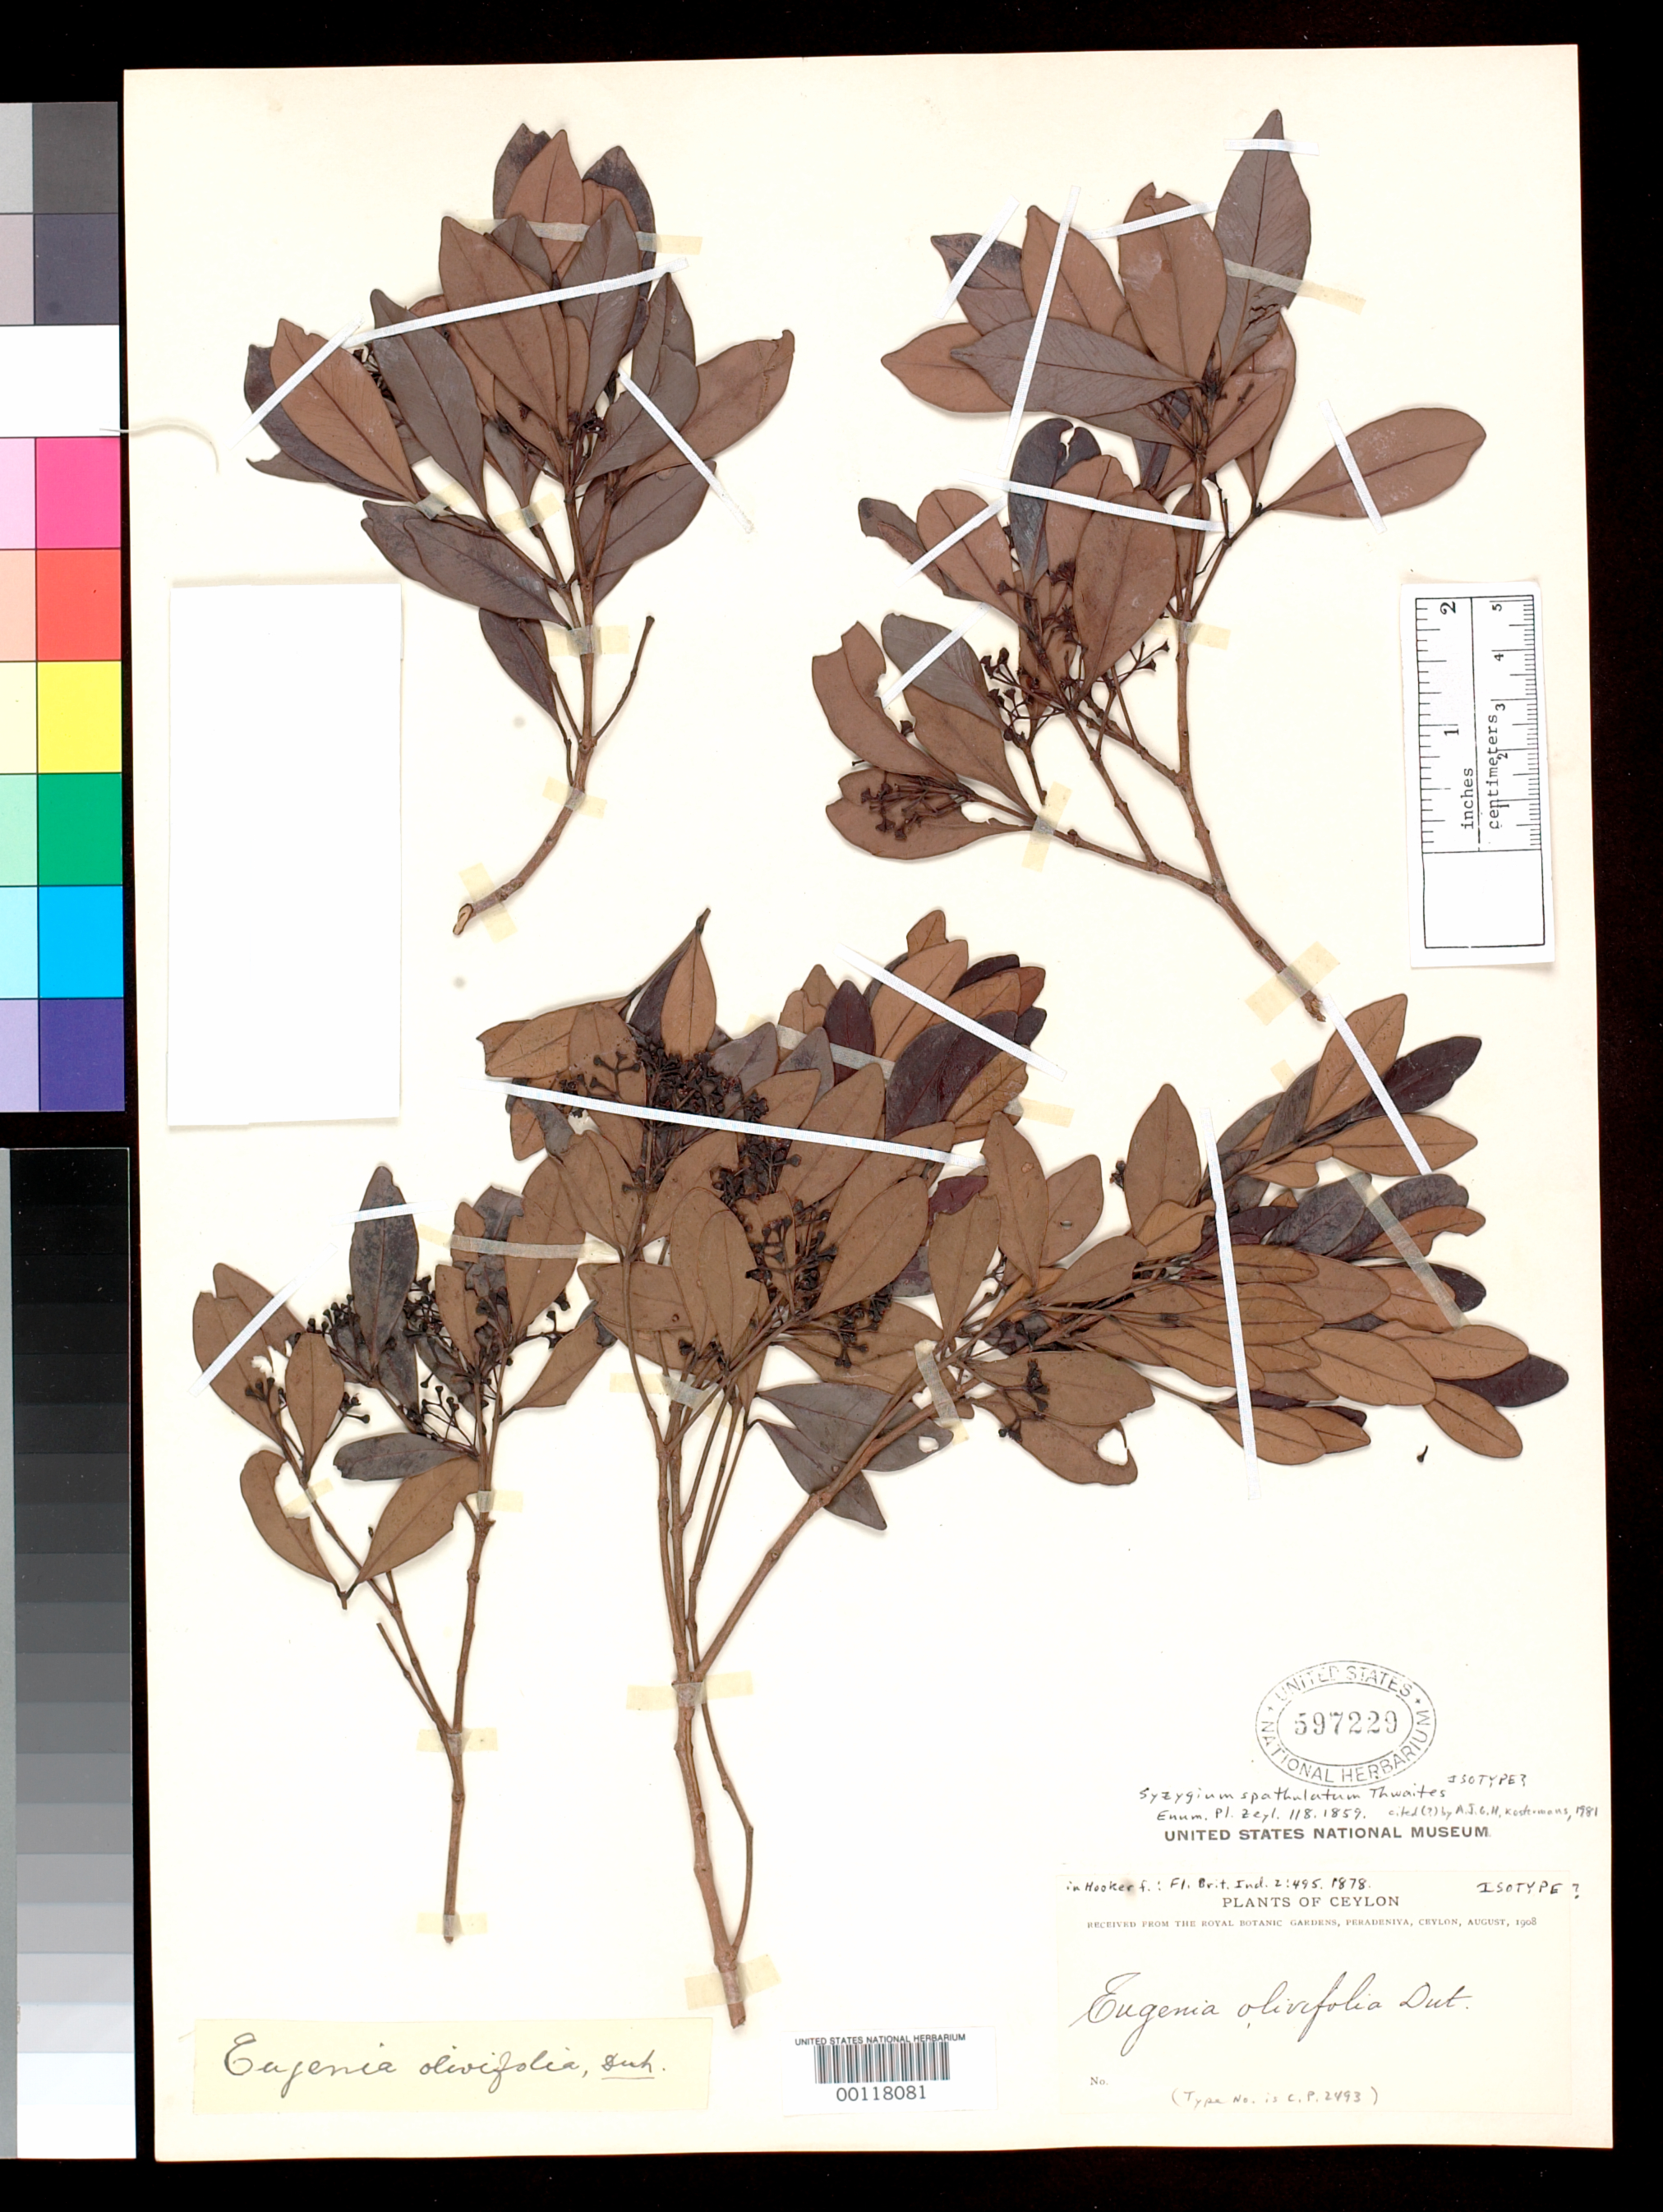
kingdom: Plantae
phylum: Tracheophyta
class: Magnoliopsida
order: Myrtales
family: Myrtaceae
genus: Syzygium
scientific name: Syzygium spathulatum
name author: Thwaites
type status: Possible Isotype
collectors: G. H. K. Thwaites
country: Sri Lanka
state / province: Central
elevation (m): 914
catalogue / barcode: US 597229-2